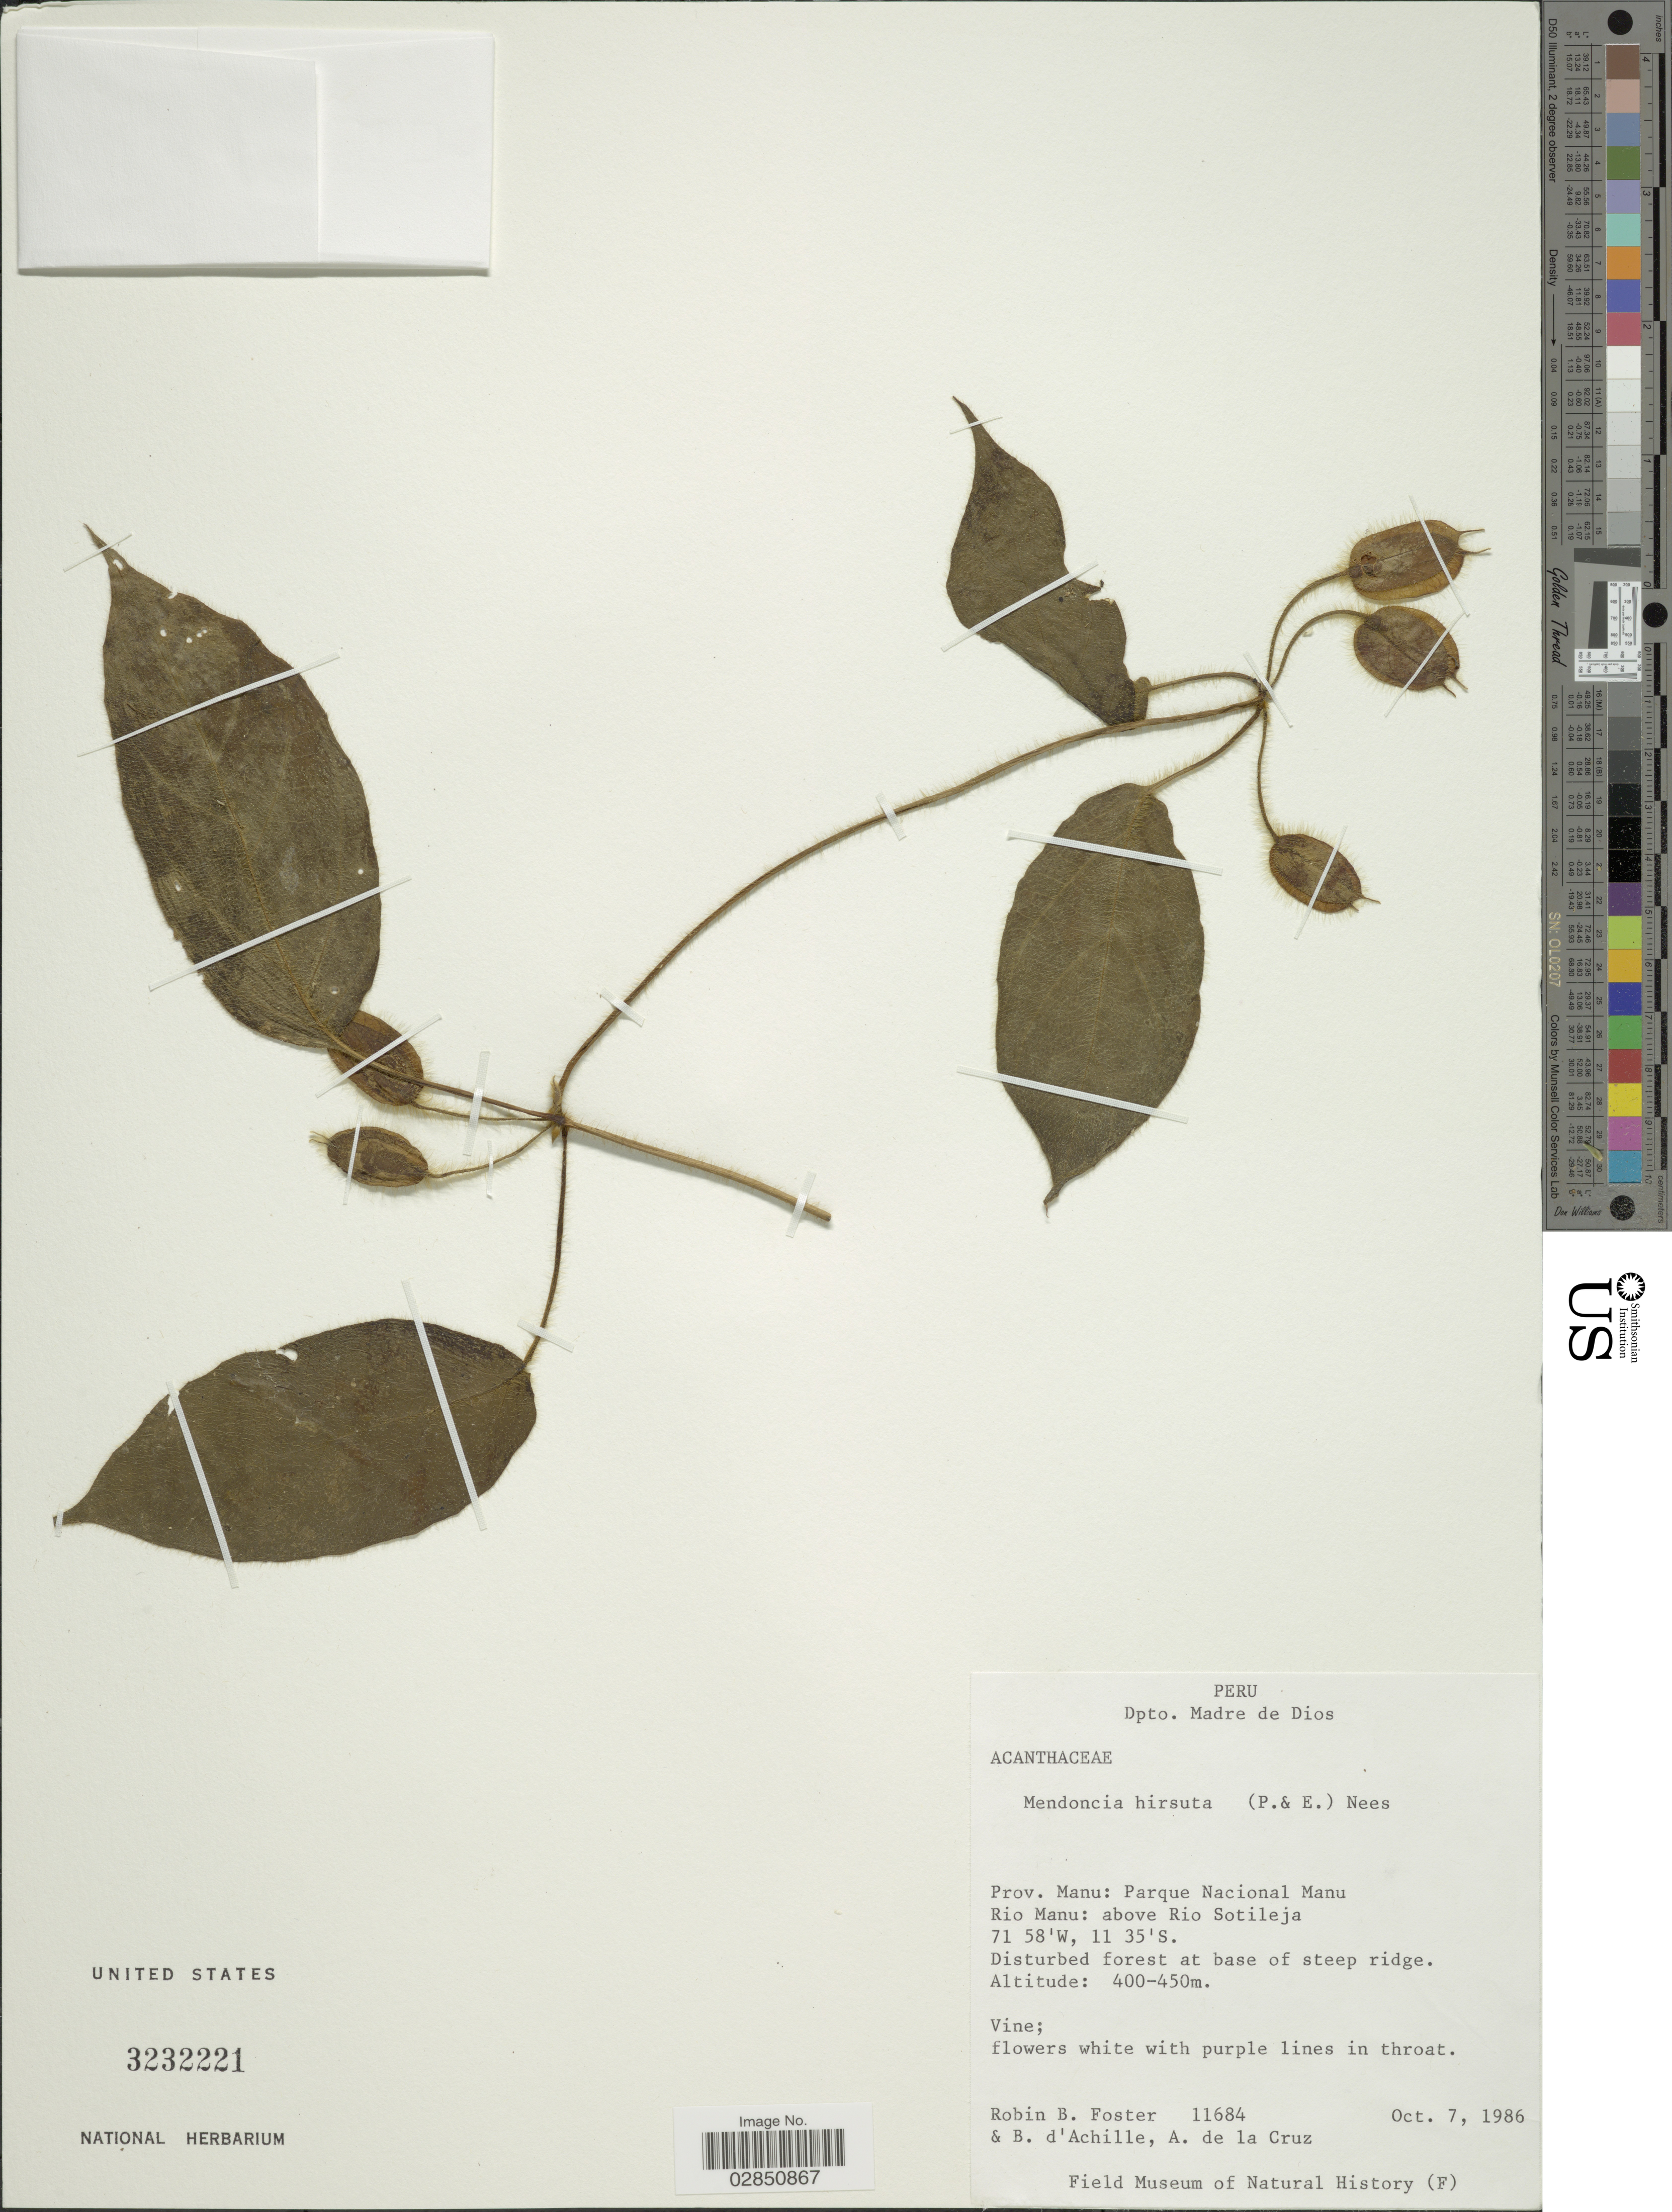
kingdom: Plantae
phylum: Tracheophyta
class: Magnoliopsida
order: Lamiales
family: Acanthaceae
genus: Mendoncia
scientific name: Mendoncia bivalvis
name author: (L. f.) Merr.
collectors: R. B. Foster, B. d'Achille & A. De la Cruz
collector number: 11684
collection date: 1986-10-07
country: Peru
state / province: Madre de Dios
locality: Prov. Manu: Parque Nacional Manu, Rio Manu: above Rio Sotileja.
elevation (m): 400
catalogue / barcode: US 3232221